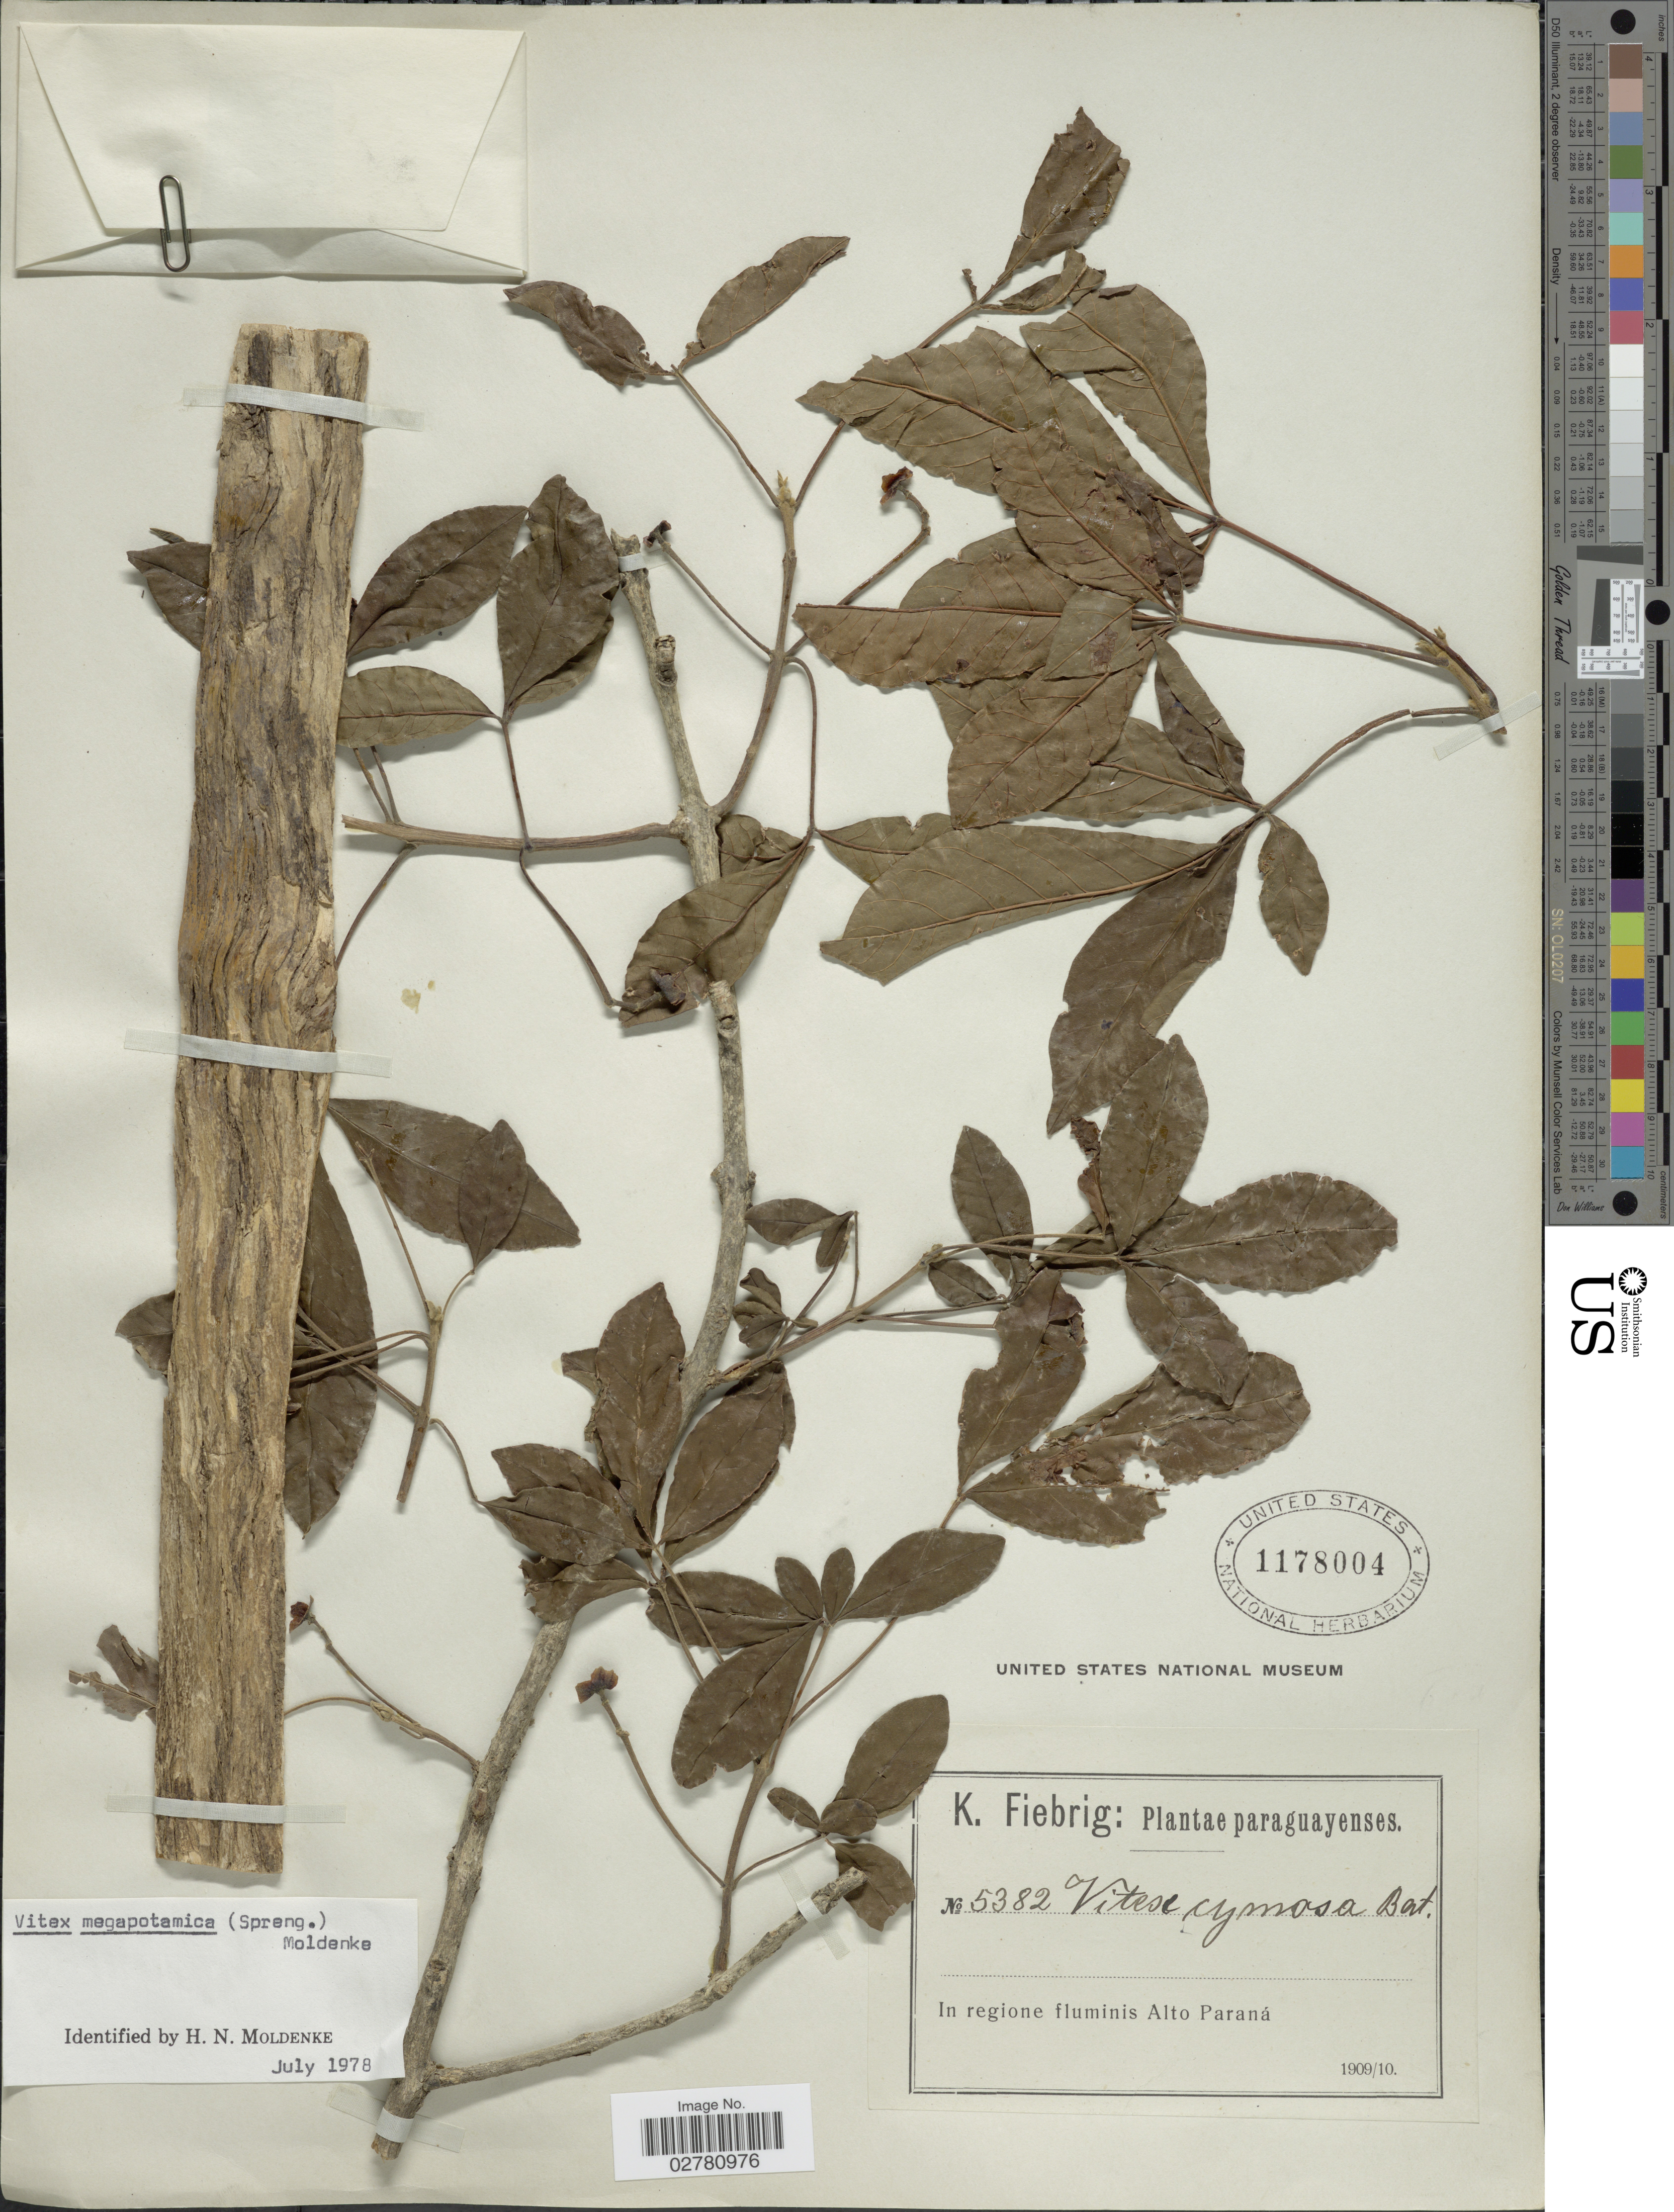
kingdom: Plantae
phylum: Tracheophyta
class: Magnoliopsida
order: Lamiales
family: Lamiaceae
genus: Vitex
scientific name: Vitex megapotamica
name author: (Spreng.) Moldenke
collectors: K. Fiebrig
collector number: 5383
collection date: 1909/1910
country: Paraguay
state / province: Alto Parana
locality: In regiona fluminis Alto Paraná.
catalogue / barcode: US 1178004